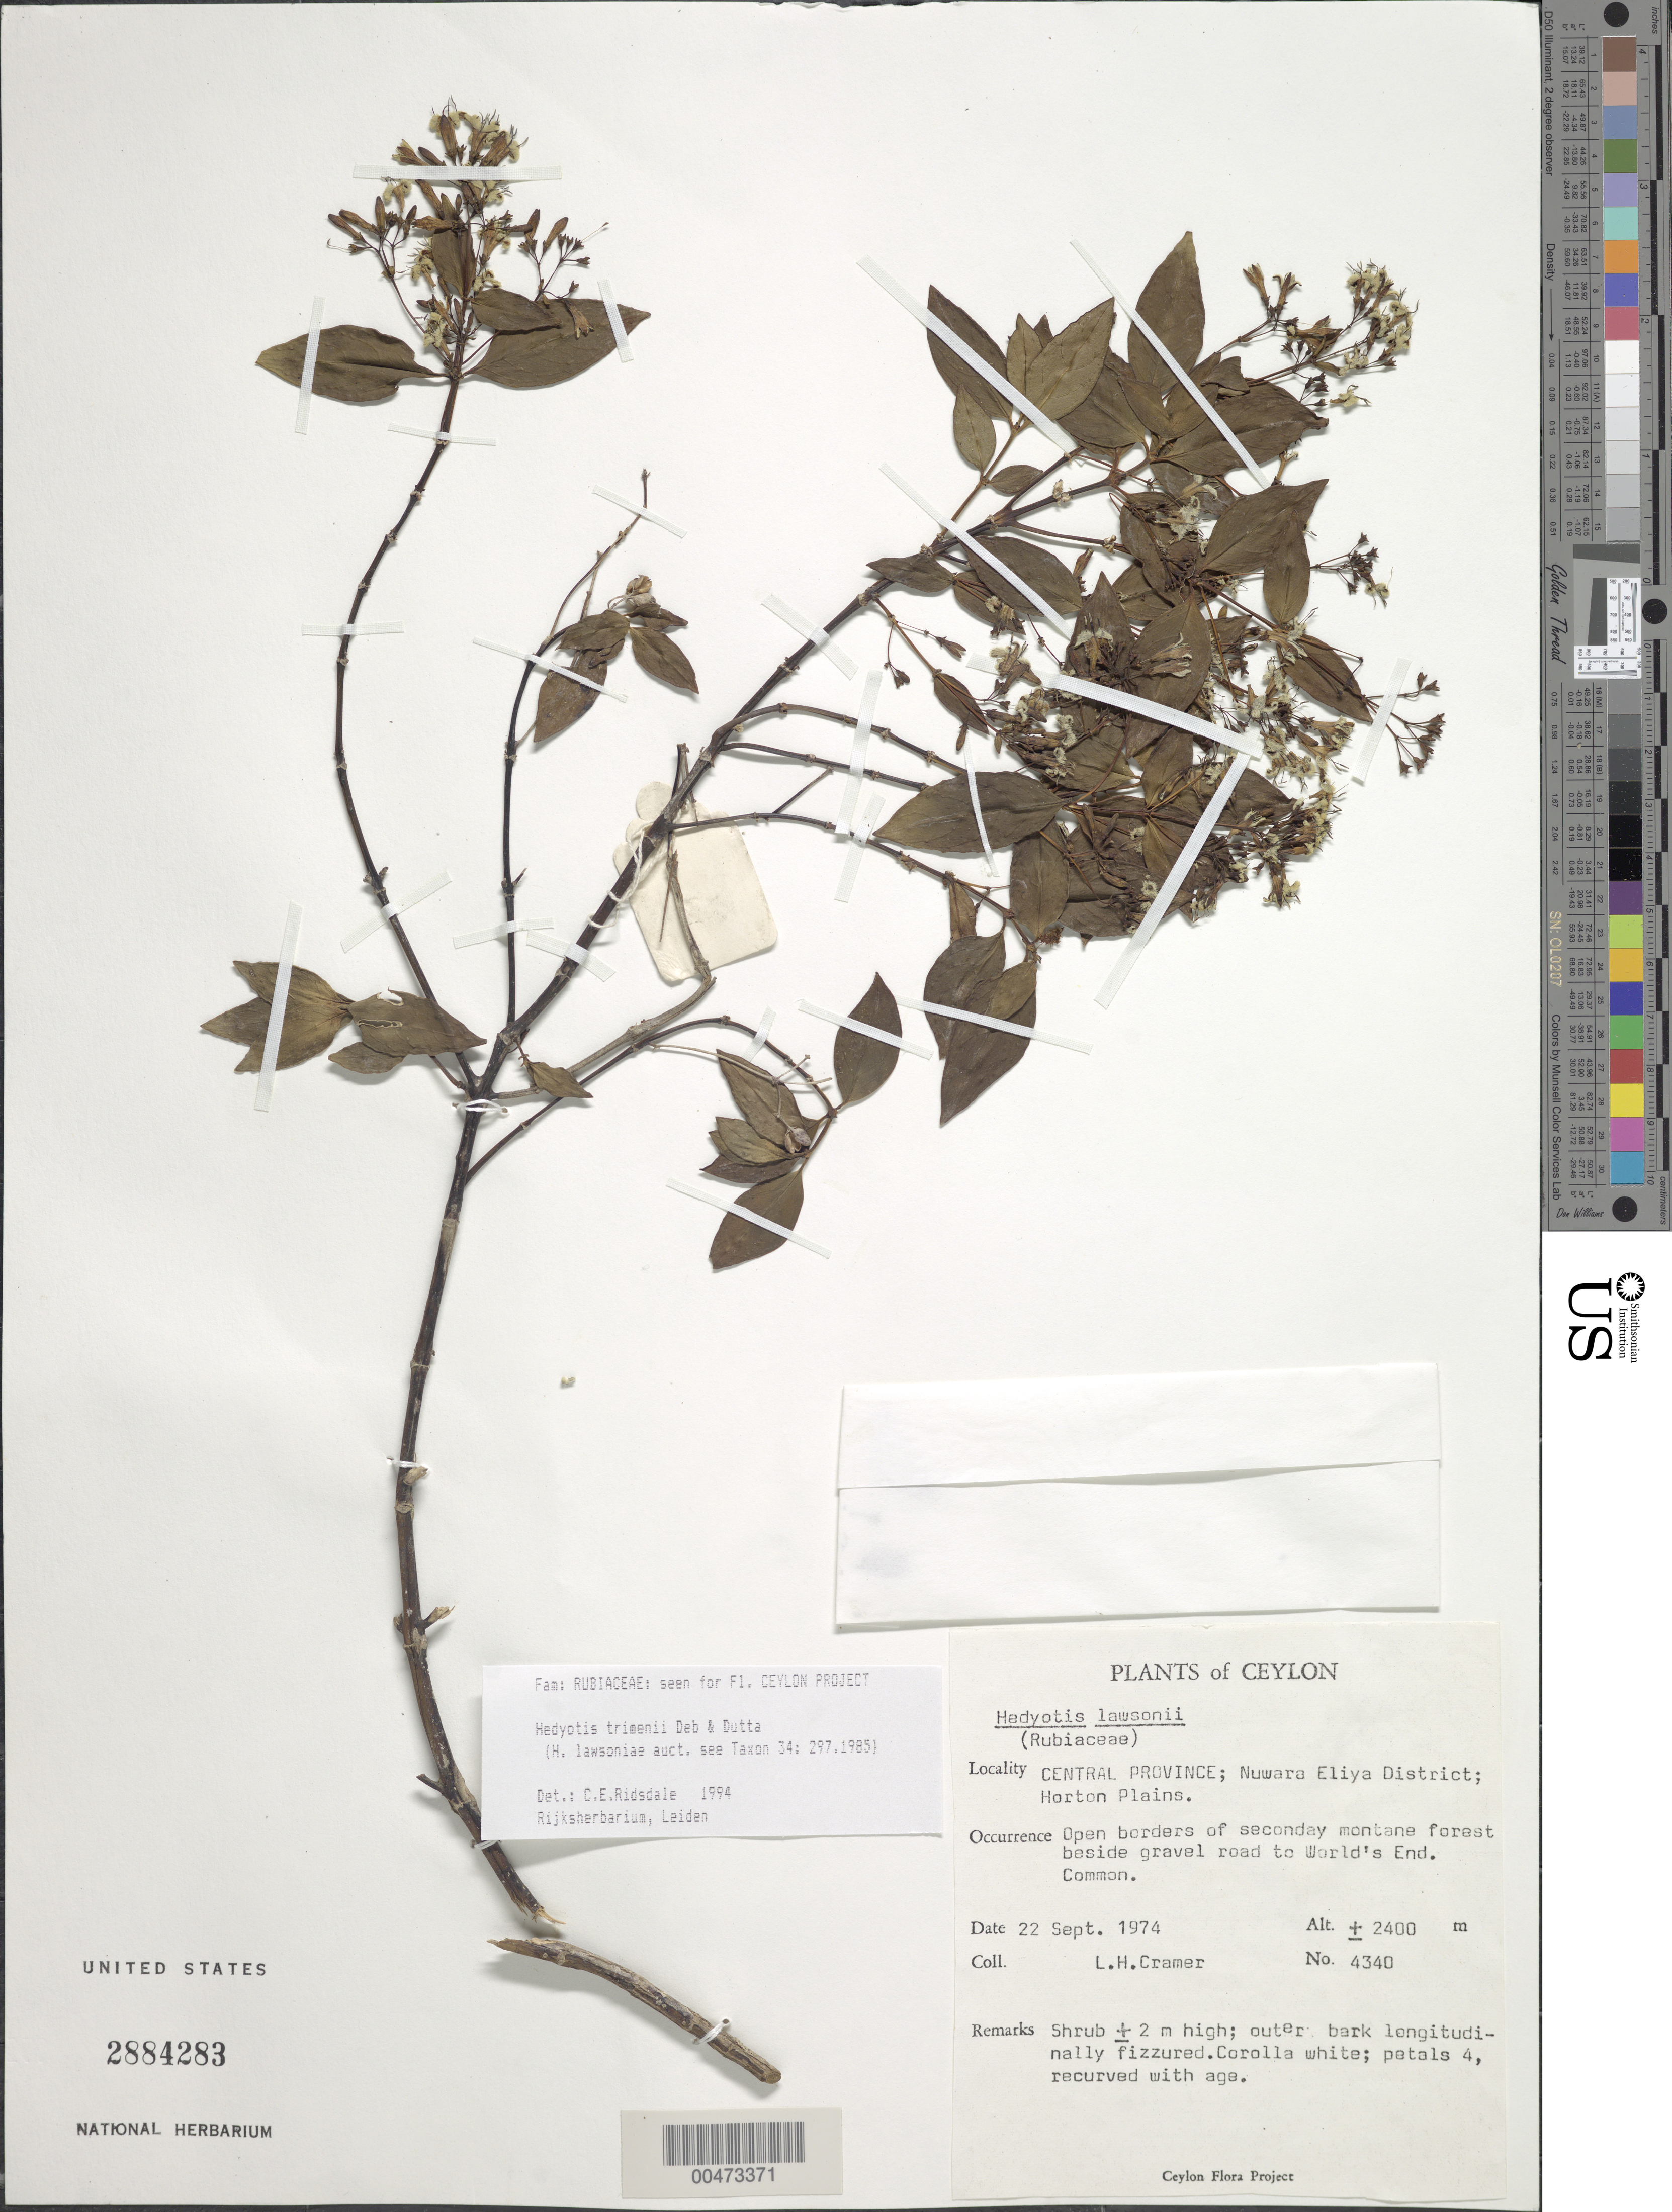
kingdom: Plantae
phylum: Tracheophyta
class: Magnoliopsida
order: Gentianales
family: Rubiaceae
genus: Hedyotis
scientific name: Hedyotis trimenii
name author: Deb & R. Dutta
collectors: L. H. Cramer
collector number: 4340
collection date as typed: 22 Sep 1974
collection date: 1974-09-22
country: Sri Lanka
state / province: Central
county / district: Nuwara Eliya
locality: Horton Plains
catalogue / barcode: US 2884283